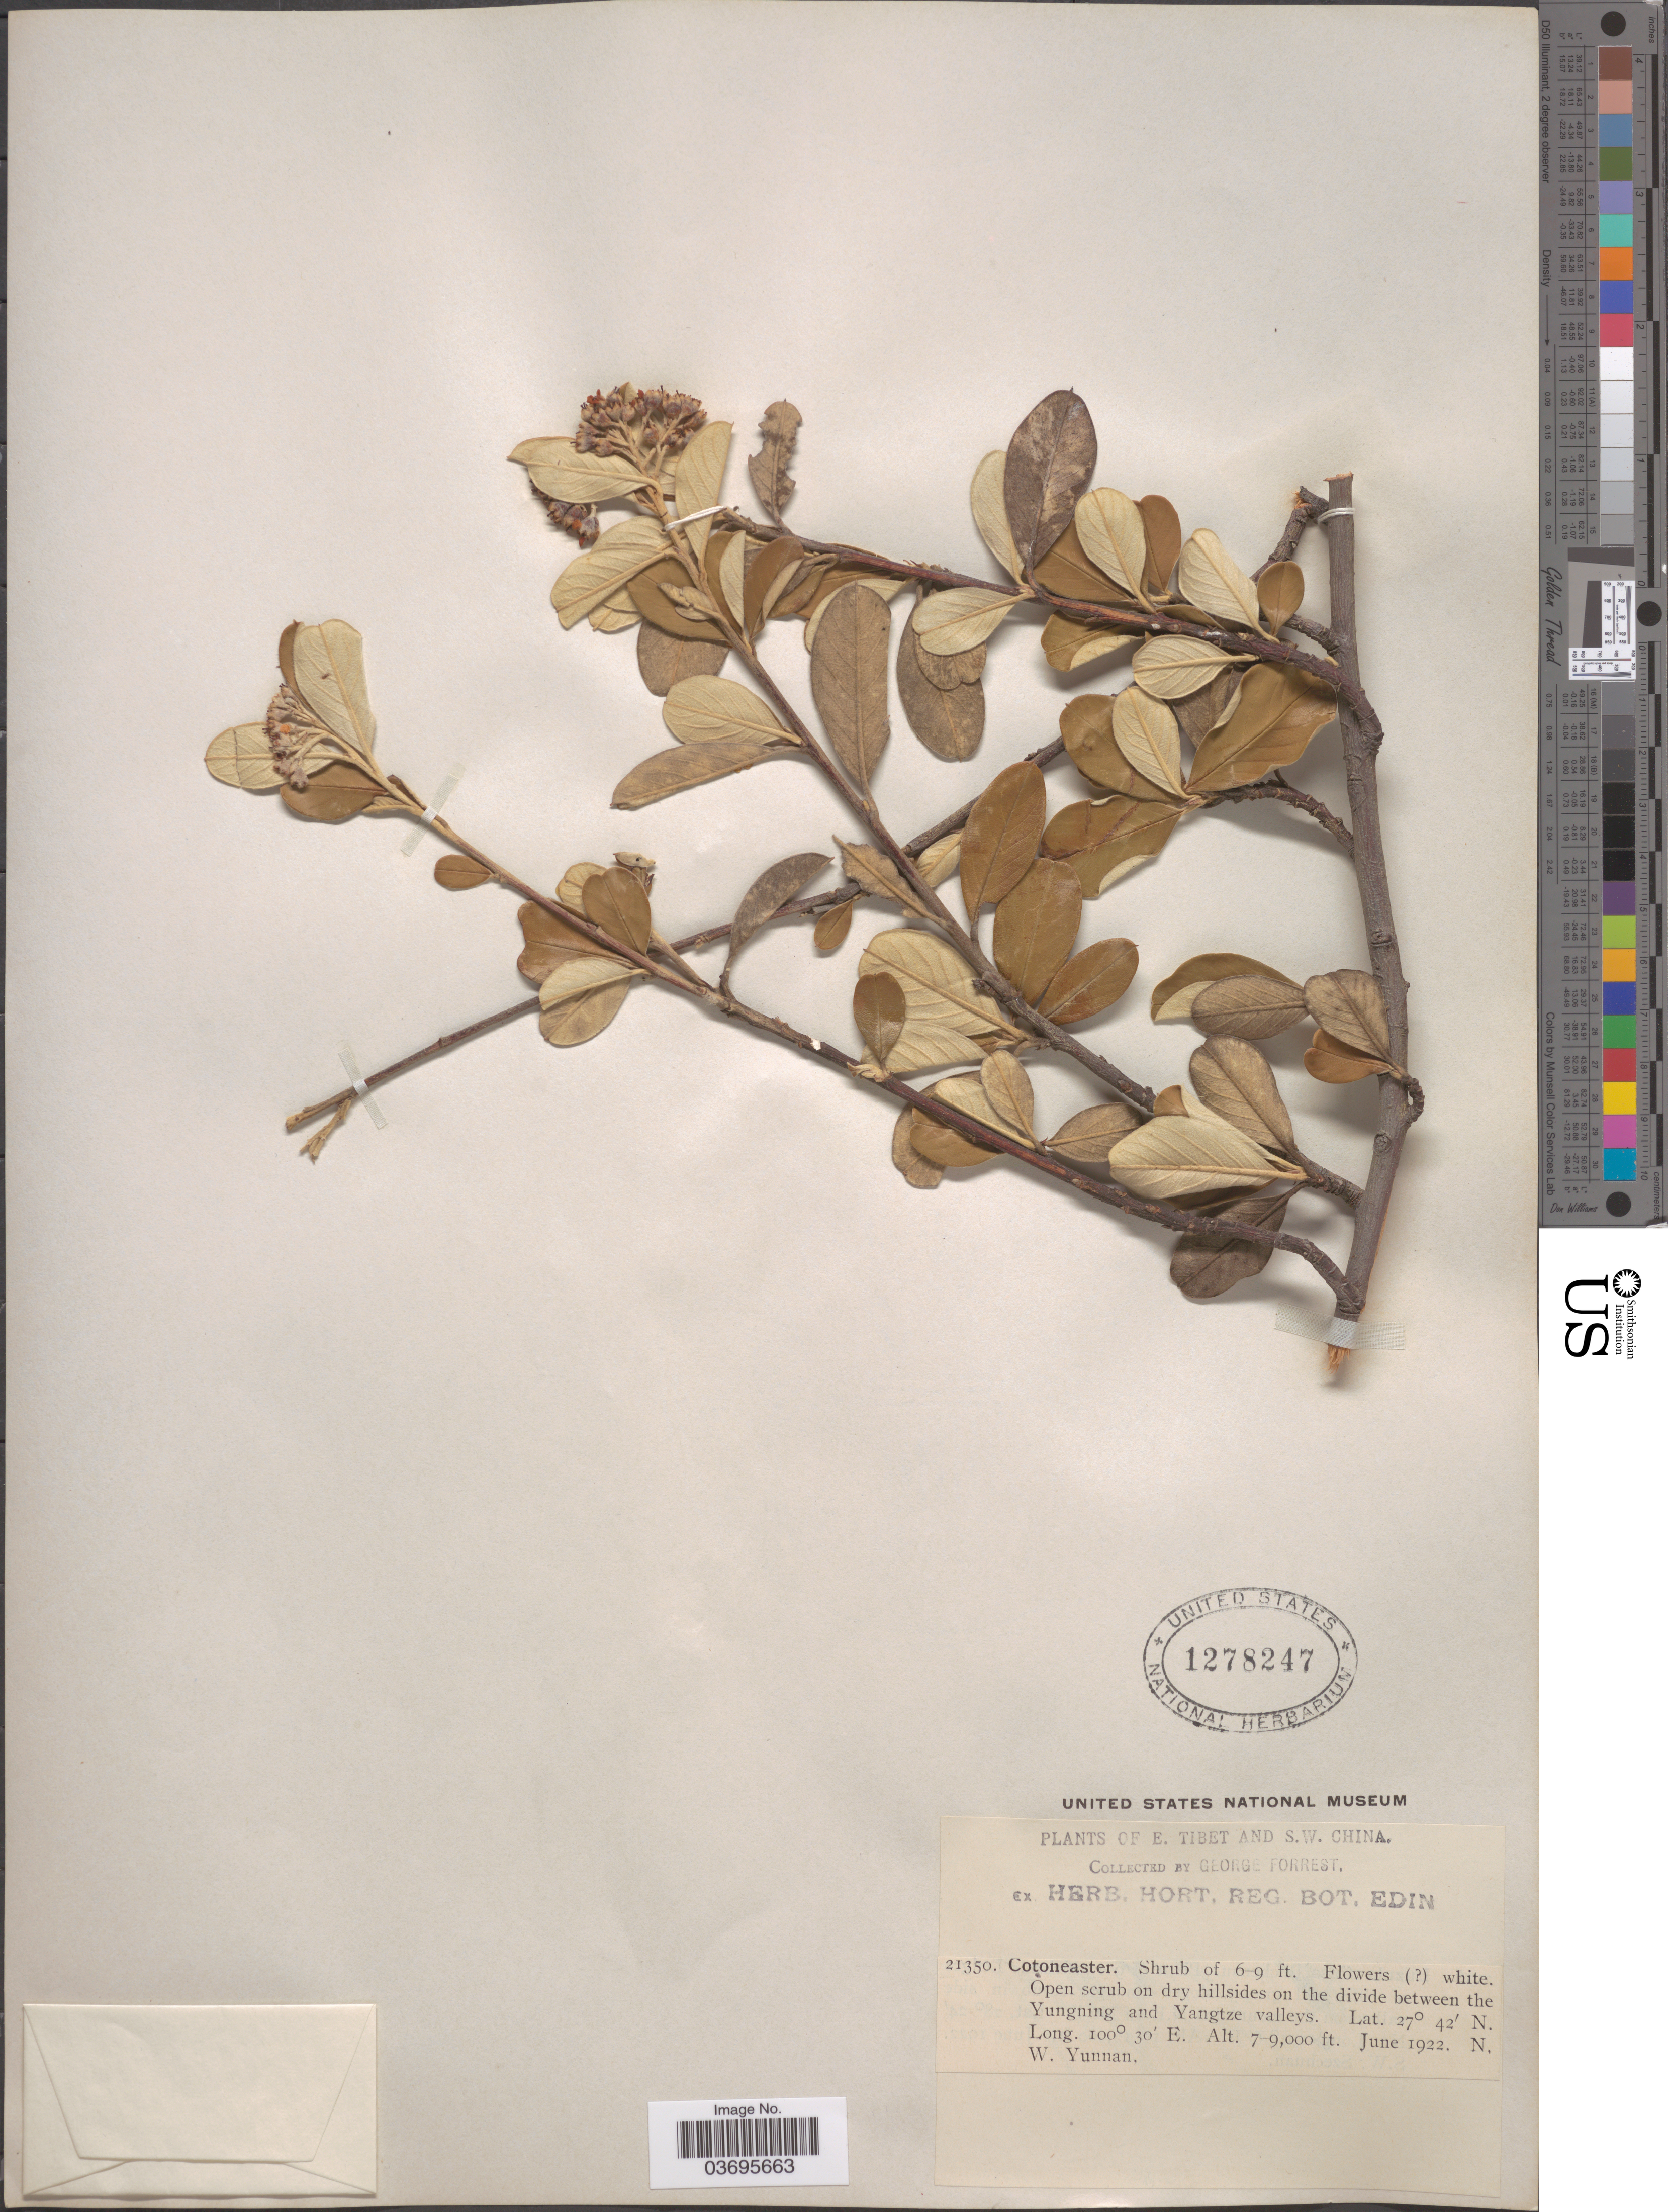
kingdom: Plantae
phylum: Tracheophyta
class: Magnoliopsida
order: Rosales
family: Rosaceae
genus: Cotoneaster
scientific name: Cotoneaster sp.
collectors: G. Forrest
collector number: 21350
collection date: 1922-06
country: China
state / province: Yunnan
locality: E. Tibet and S.W. China. On the divide between the Yungning and Yangtze valleys. N.W. Yunnan.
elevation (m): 2134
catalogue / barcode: US 1278247